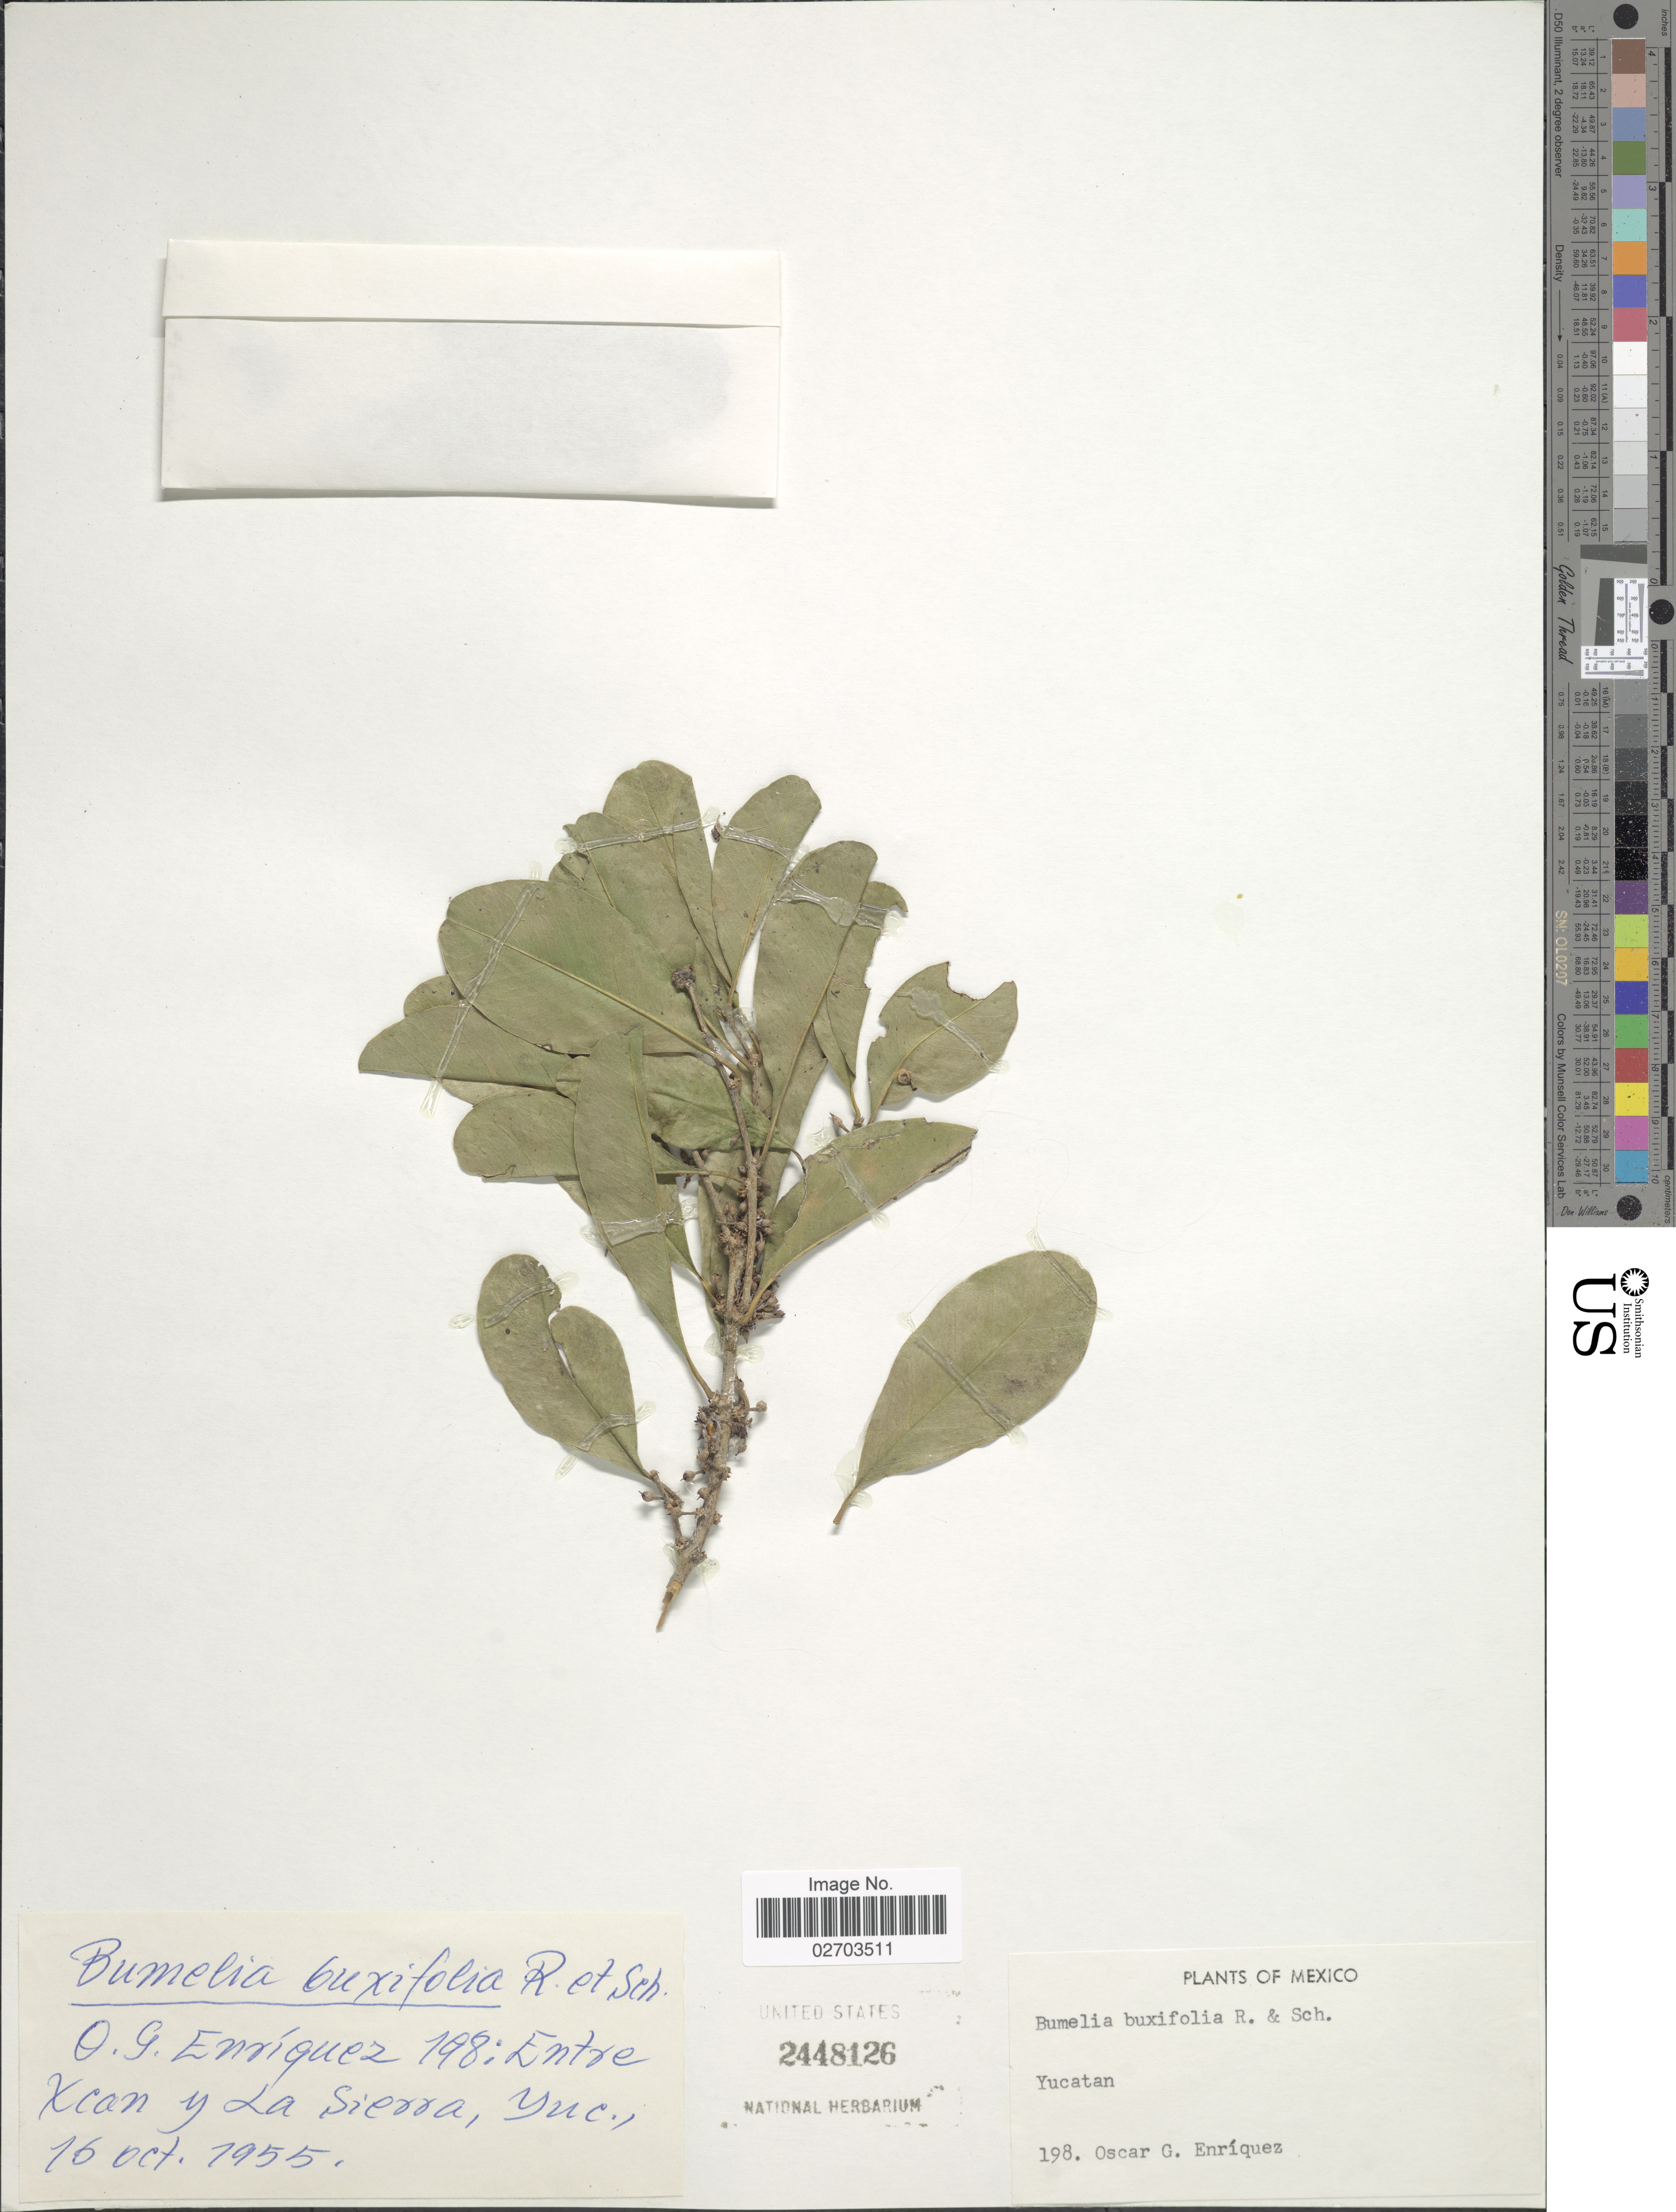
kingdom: Plantae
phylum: Tracheophyta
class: Magnoliopsida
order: Ericales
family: Sapotaceae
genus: Sideroxylon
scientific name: Sideroxylon obtusifolium subsp. buxifolium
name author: (Roem. & Schult.) T.D. Penn.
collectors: O. Enriquez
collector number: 198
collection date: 1955-10-16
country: Mexico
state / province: Yucatán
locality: Entre Xcan y La Sierra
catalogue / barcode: US 2448126